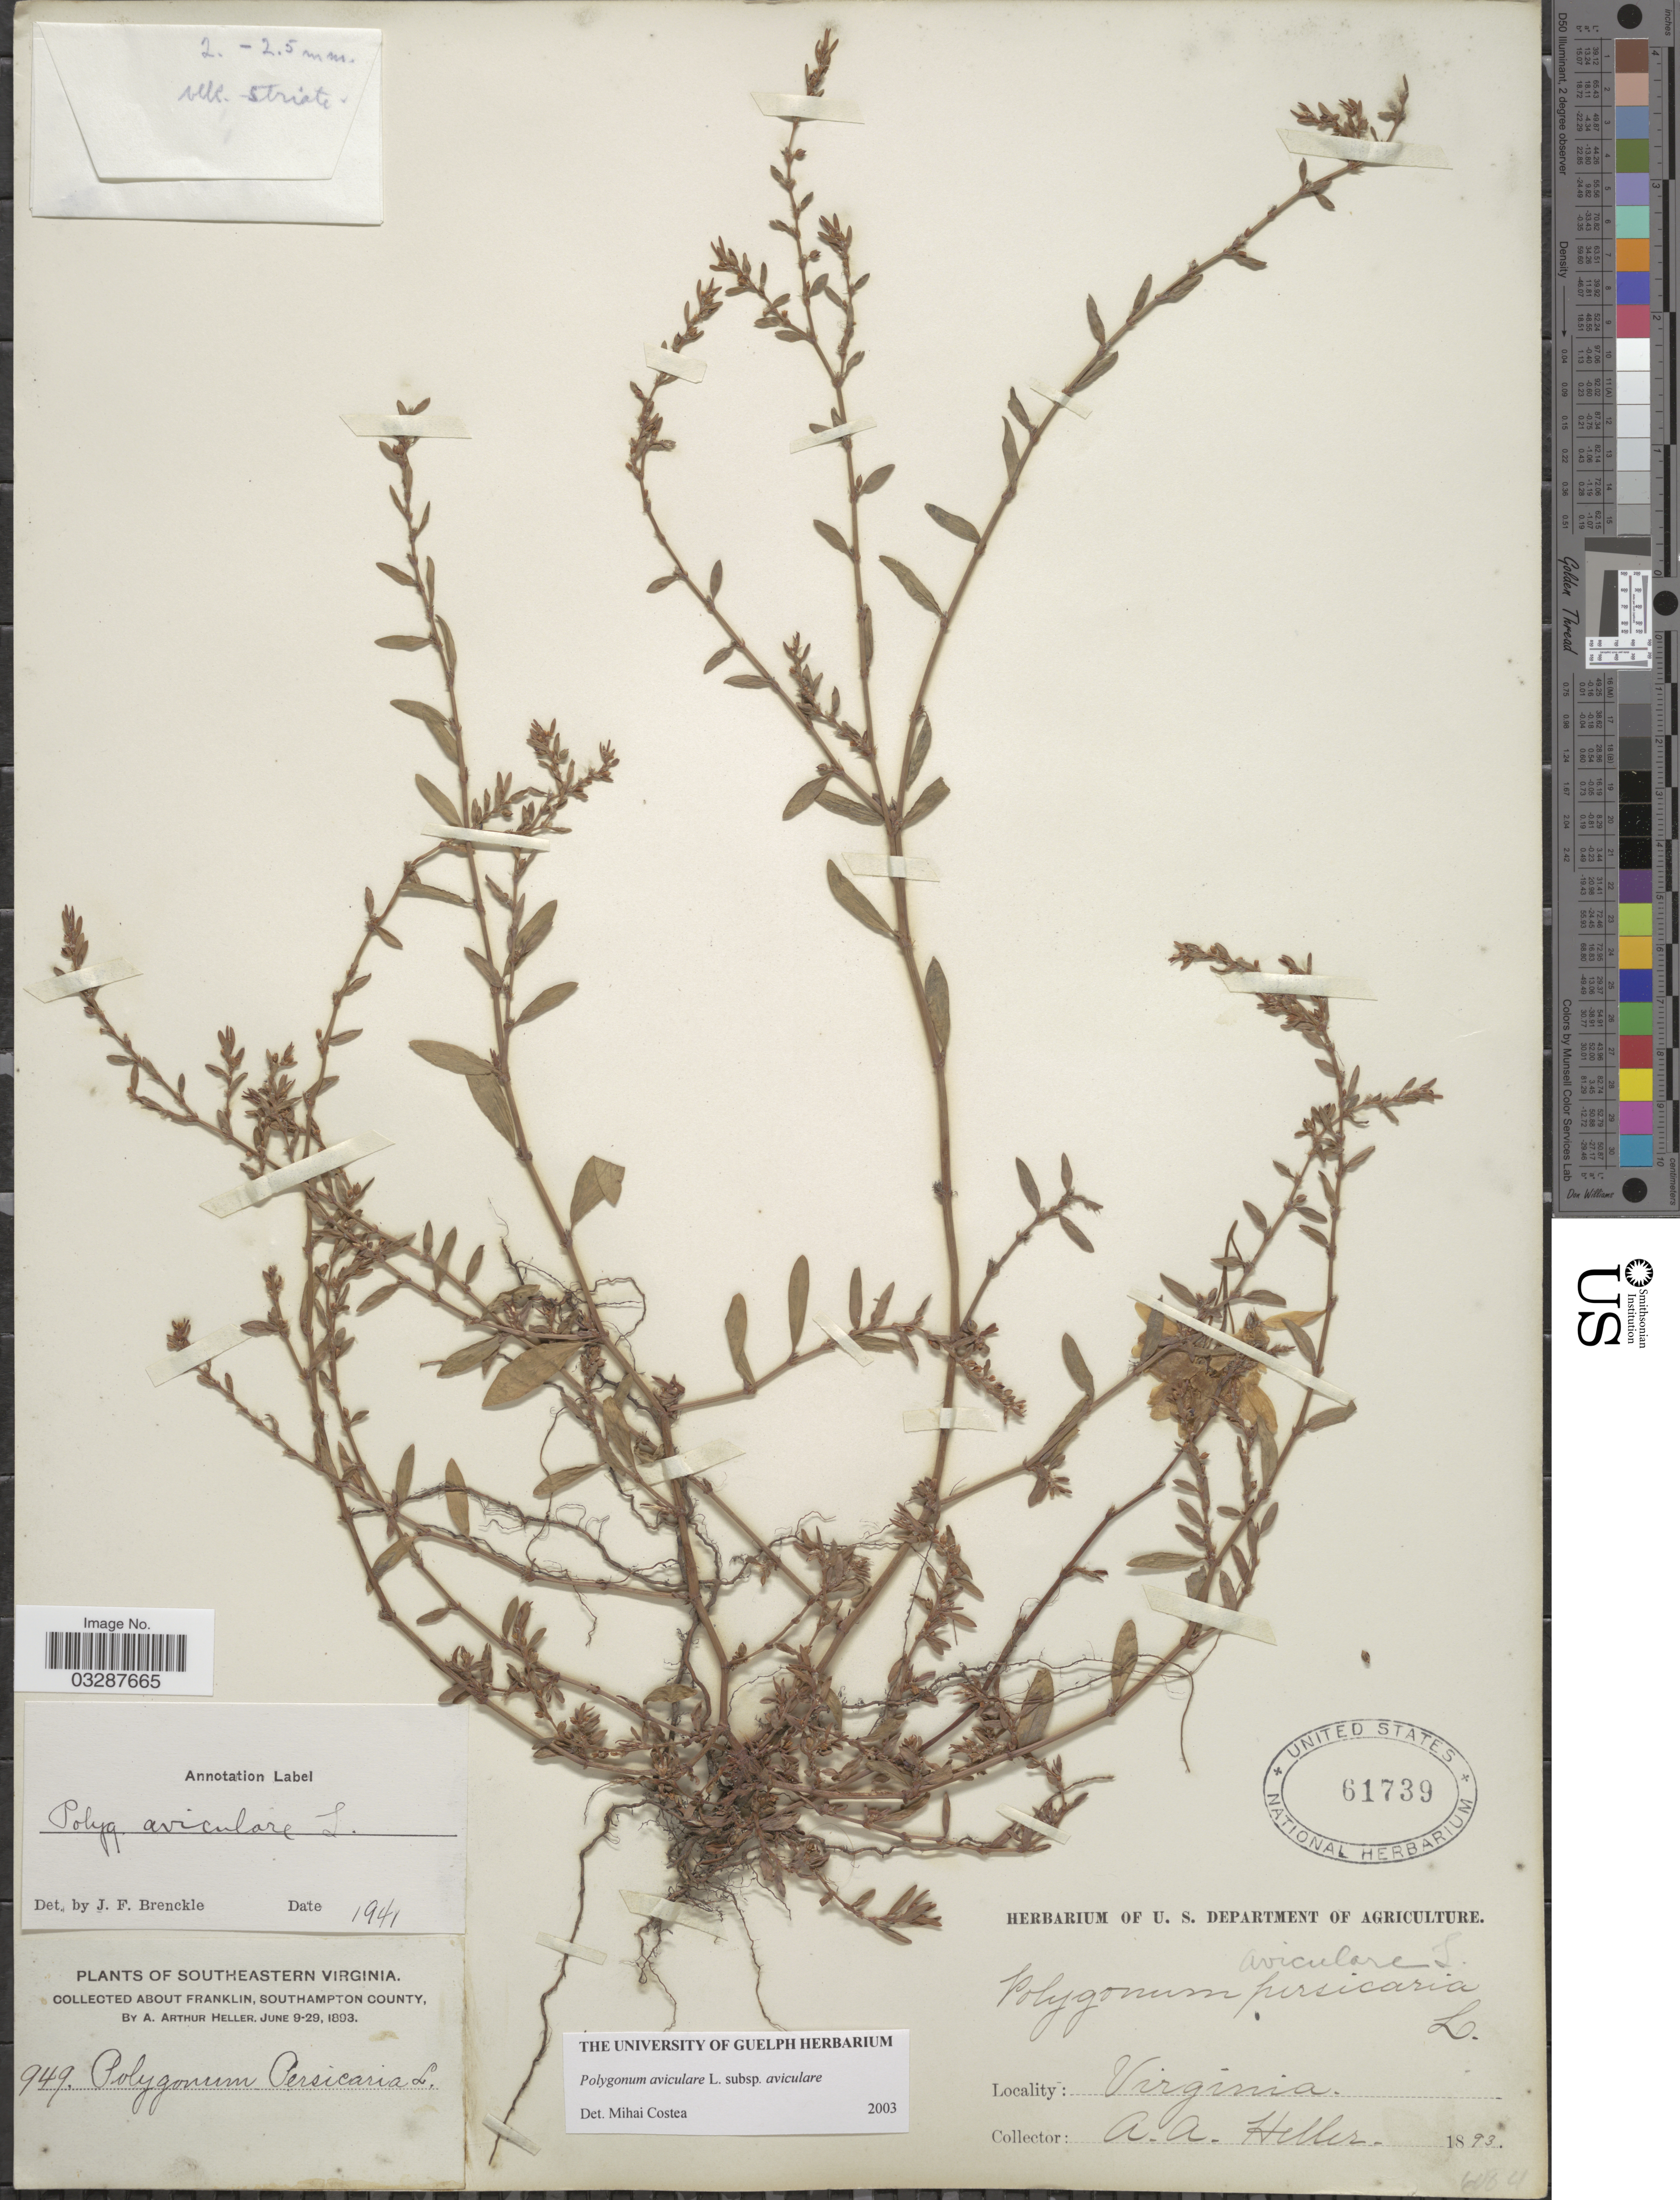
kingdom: Plantae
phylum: Tracheophyta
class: Magnoliopsida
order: Caryophyllales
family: Polygonaceae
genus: Polygonum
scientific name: Polygonum aviculare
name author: L.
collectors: A. A. Heller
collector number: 949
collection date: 1893-06-09/1893-06-29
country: United States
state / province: Virginia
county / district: Southampton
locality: Southeastern Virginia. About Franklin, Southampton County.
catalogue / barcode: US 61739